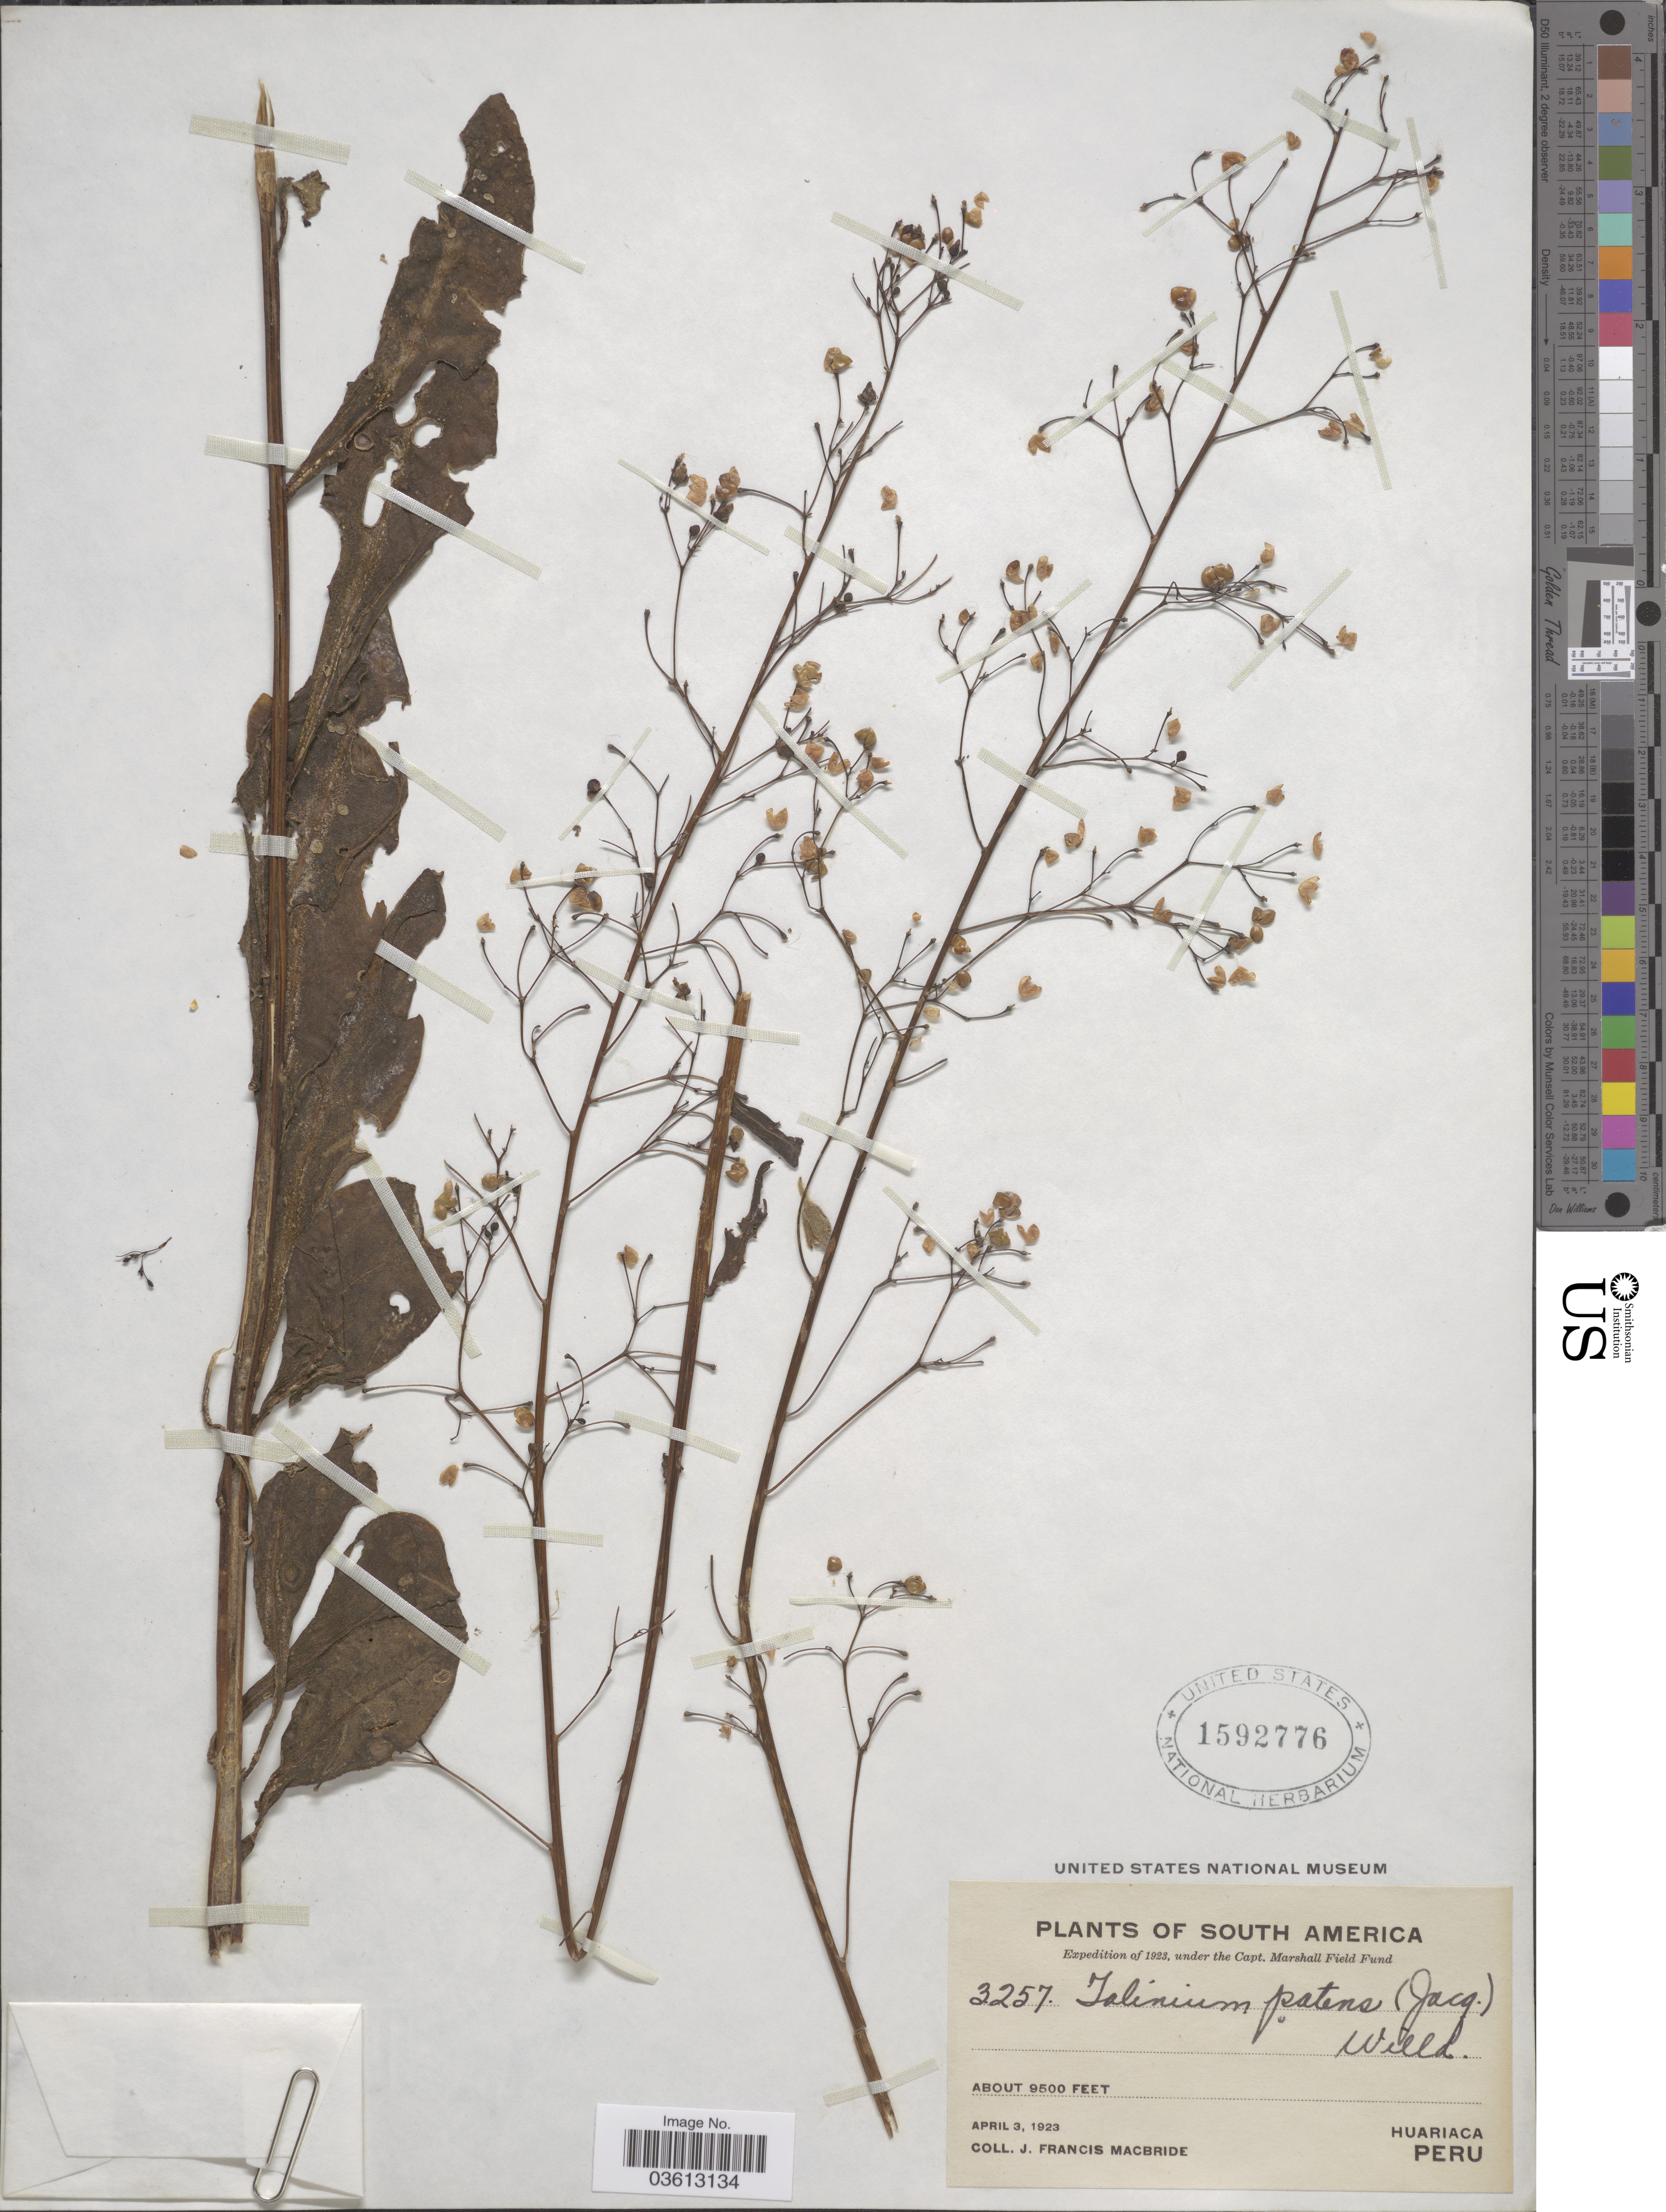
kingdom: Plantae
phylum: Tracheophyta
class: Magnoliopsida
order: Caryophyllales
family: Talinaceae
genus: Talinum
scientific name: Talinum paniculatum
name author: (Jacq.) Gaertn.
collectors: J. F. Macbride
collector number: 3257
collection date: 1923-04-03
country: Peru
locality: Huariaca.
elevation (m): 2896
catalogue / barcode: US 1592776